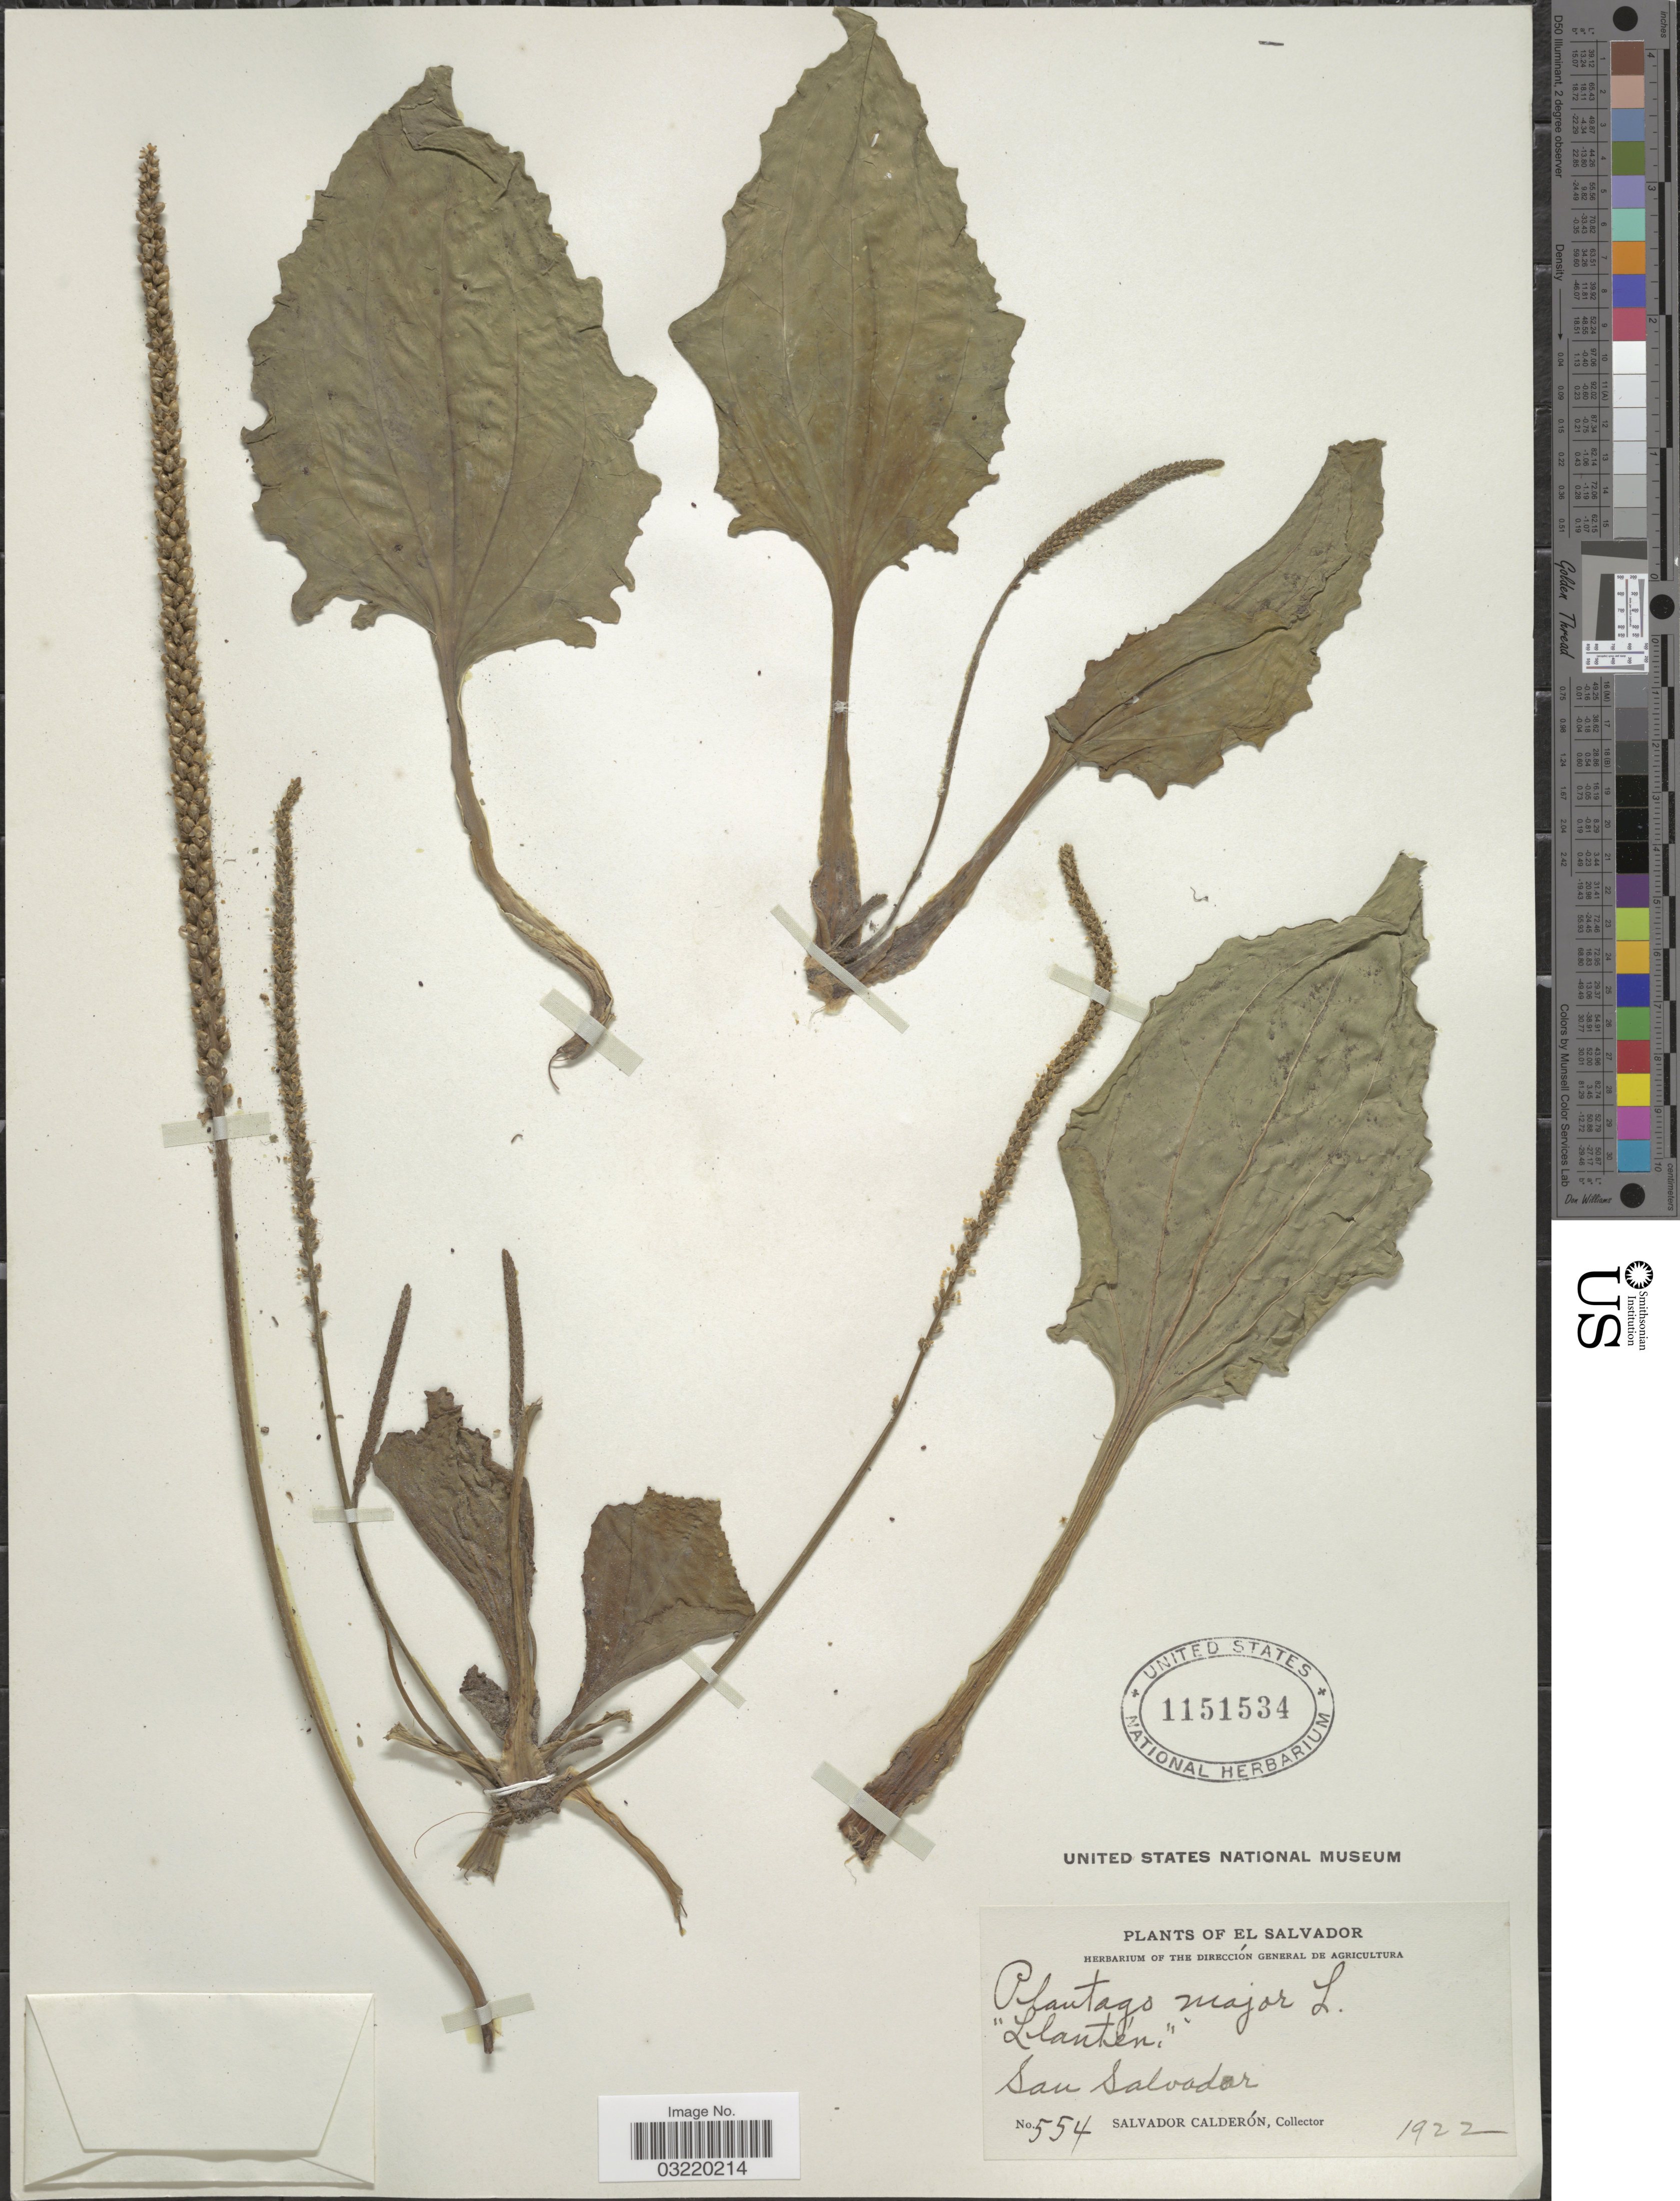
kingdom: Plantae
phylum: Tracheophyta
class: Magnoliopsida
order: Lamiales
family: Plantaginaceae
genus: Plantago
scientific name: Plantago major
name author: L.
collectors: S. Calderón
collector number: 554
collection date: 1922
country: El Salvador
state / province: San Salvador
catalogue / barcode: US 1151534